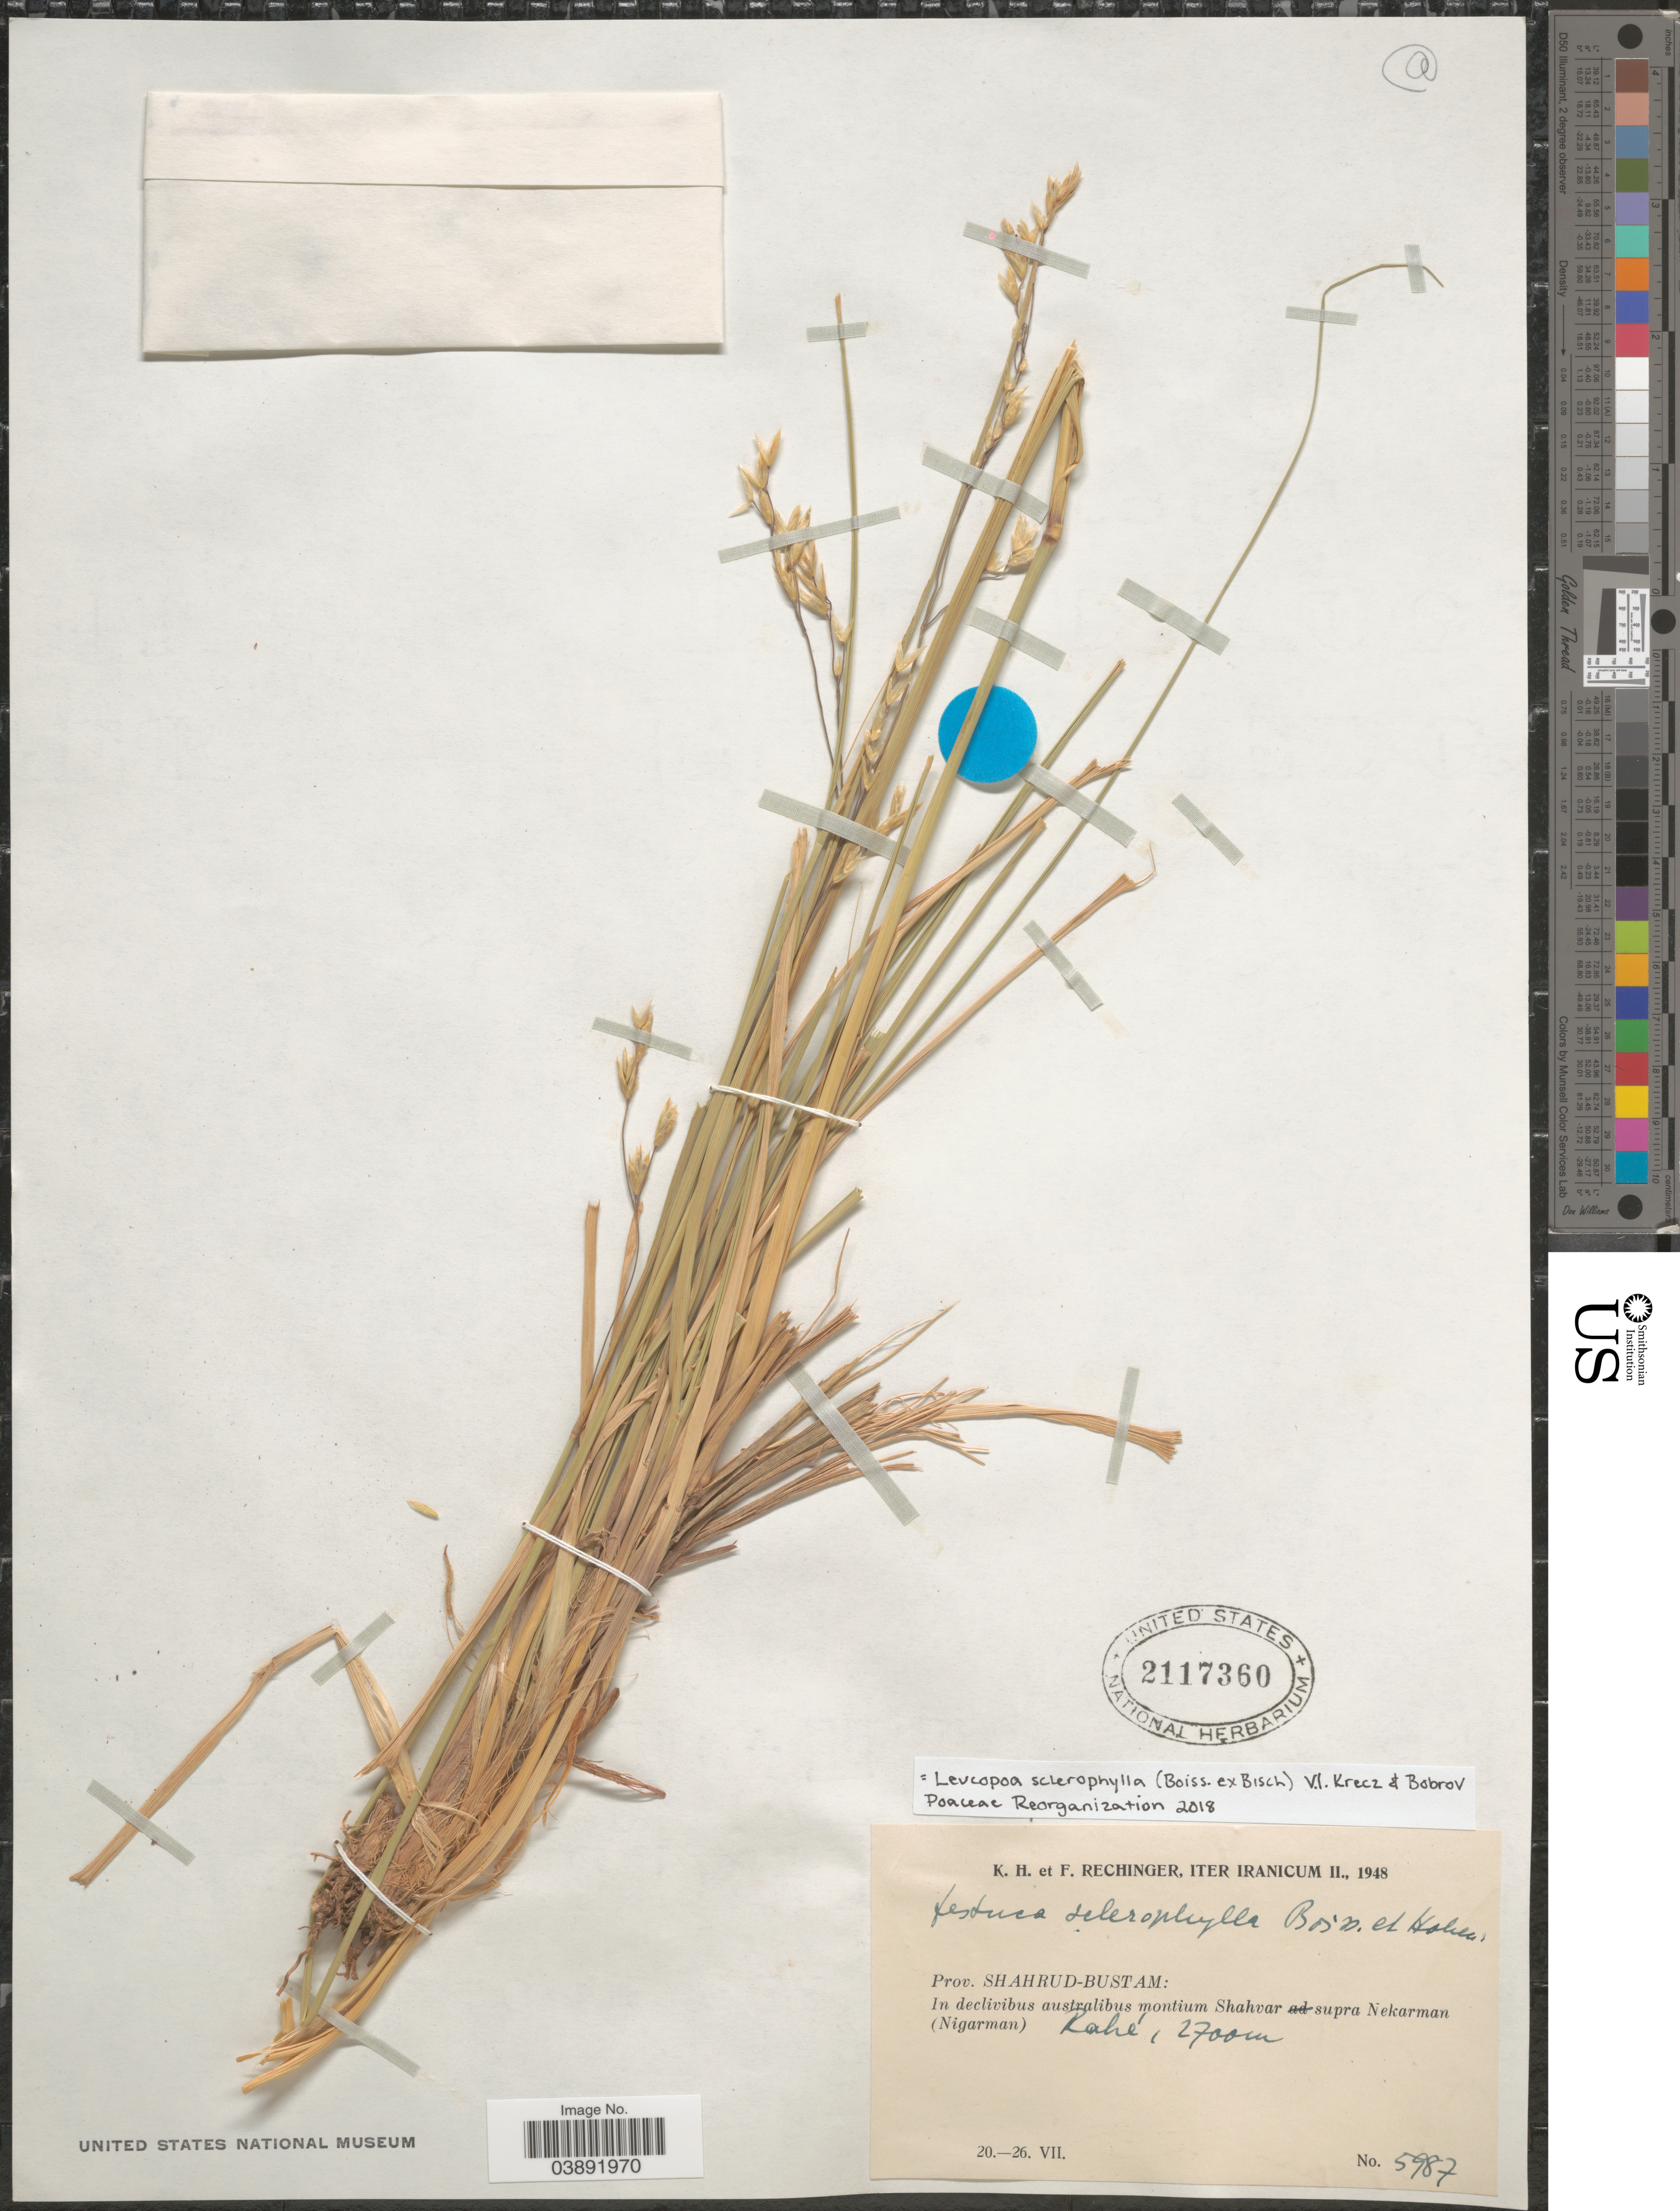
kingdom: Plantae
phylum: Tracheophyta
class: Liliopsida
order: Poales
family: Poaceae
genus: Xanthochloa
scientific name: Leucopoa sclerophylla ined.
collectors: K. H. Rechinger & F. Rechinger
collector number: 5987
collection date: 1948-07-20/1948-07-26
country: Iran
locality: Prov. Shahrud-Bustam: In declivibus australibus montium Shahvar supra Nekarman (Nigarman). Rahé.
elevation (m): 2700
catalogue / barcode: US 2117360